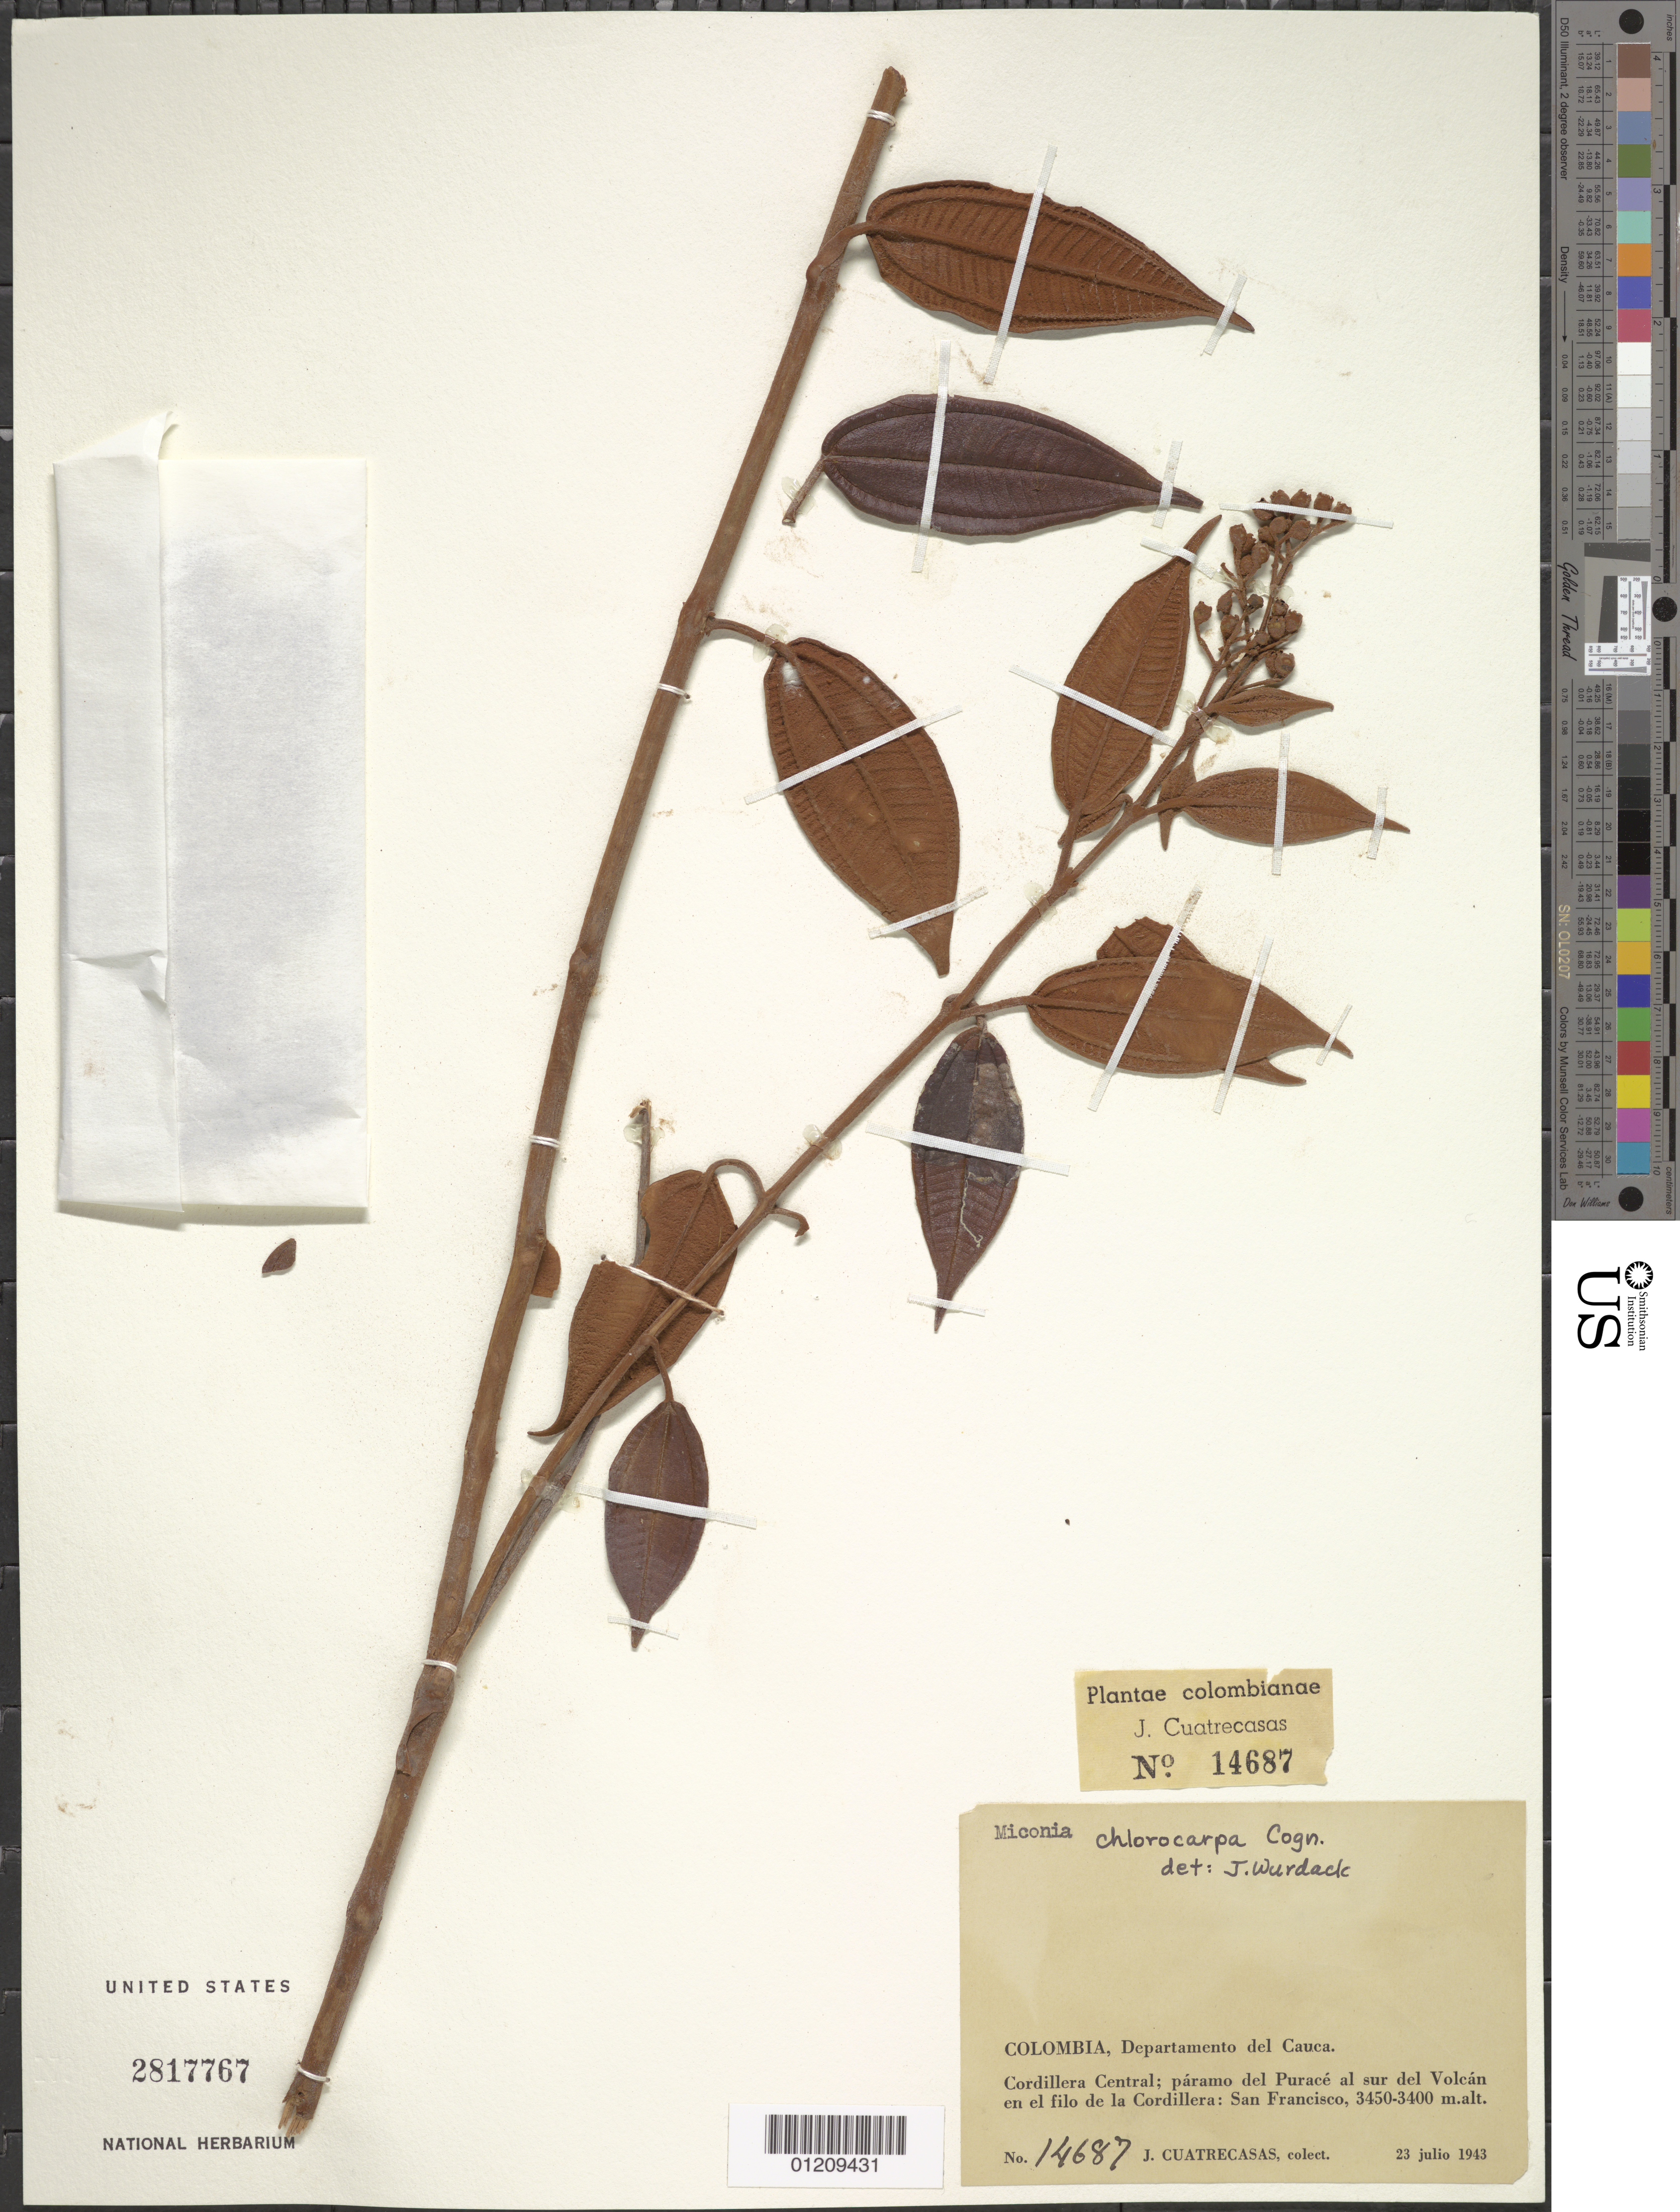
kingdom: Plantae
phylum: Tracheophyta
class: Magnoliopsida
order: Myrtales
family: Melastomataceae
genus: Miconia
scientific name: Miconia chlorocarpa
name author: Cogn.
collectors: J. Cuatrecasas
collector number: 14687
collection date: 1943-07-23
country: Colombia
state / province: Cauca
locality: Cordillera Central, páramo del Puracé al sur del Volcán en el filo de la Cordillera, San Francisco.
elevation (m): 3400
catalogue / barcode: US 2817767